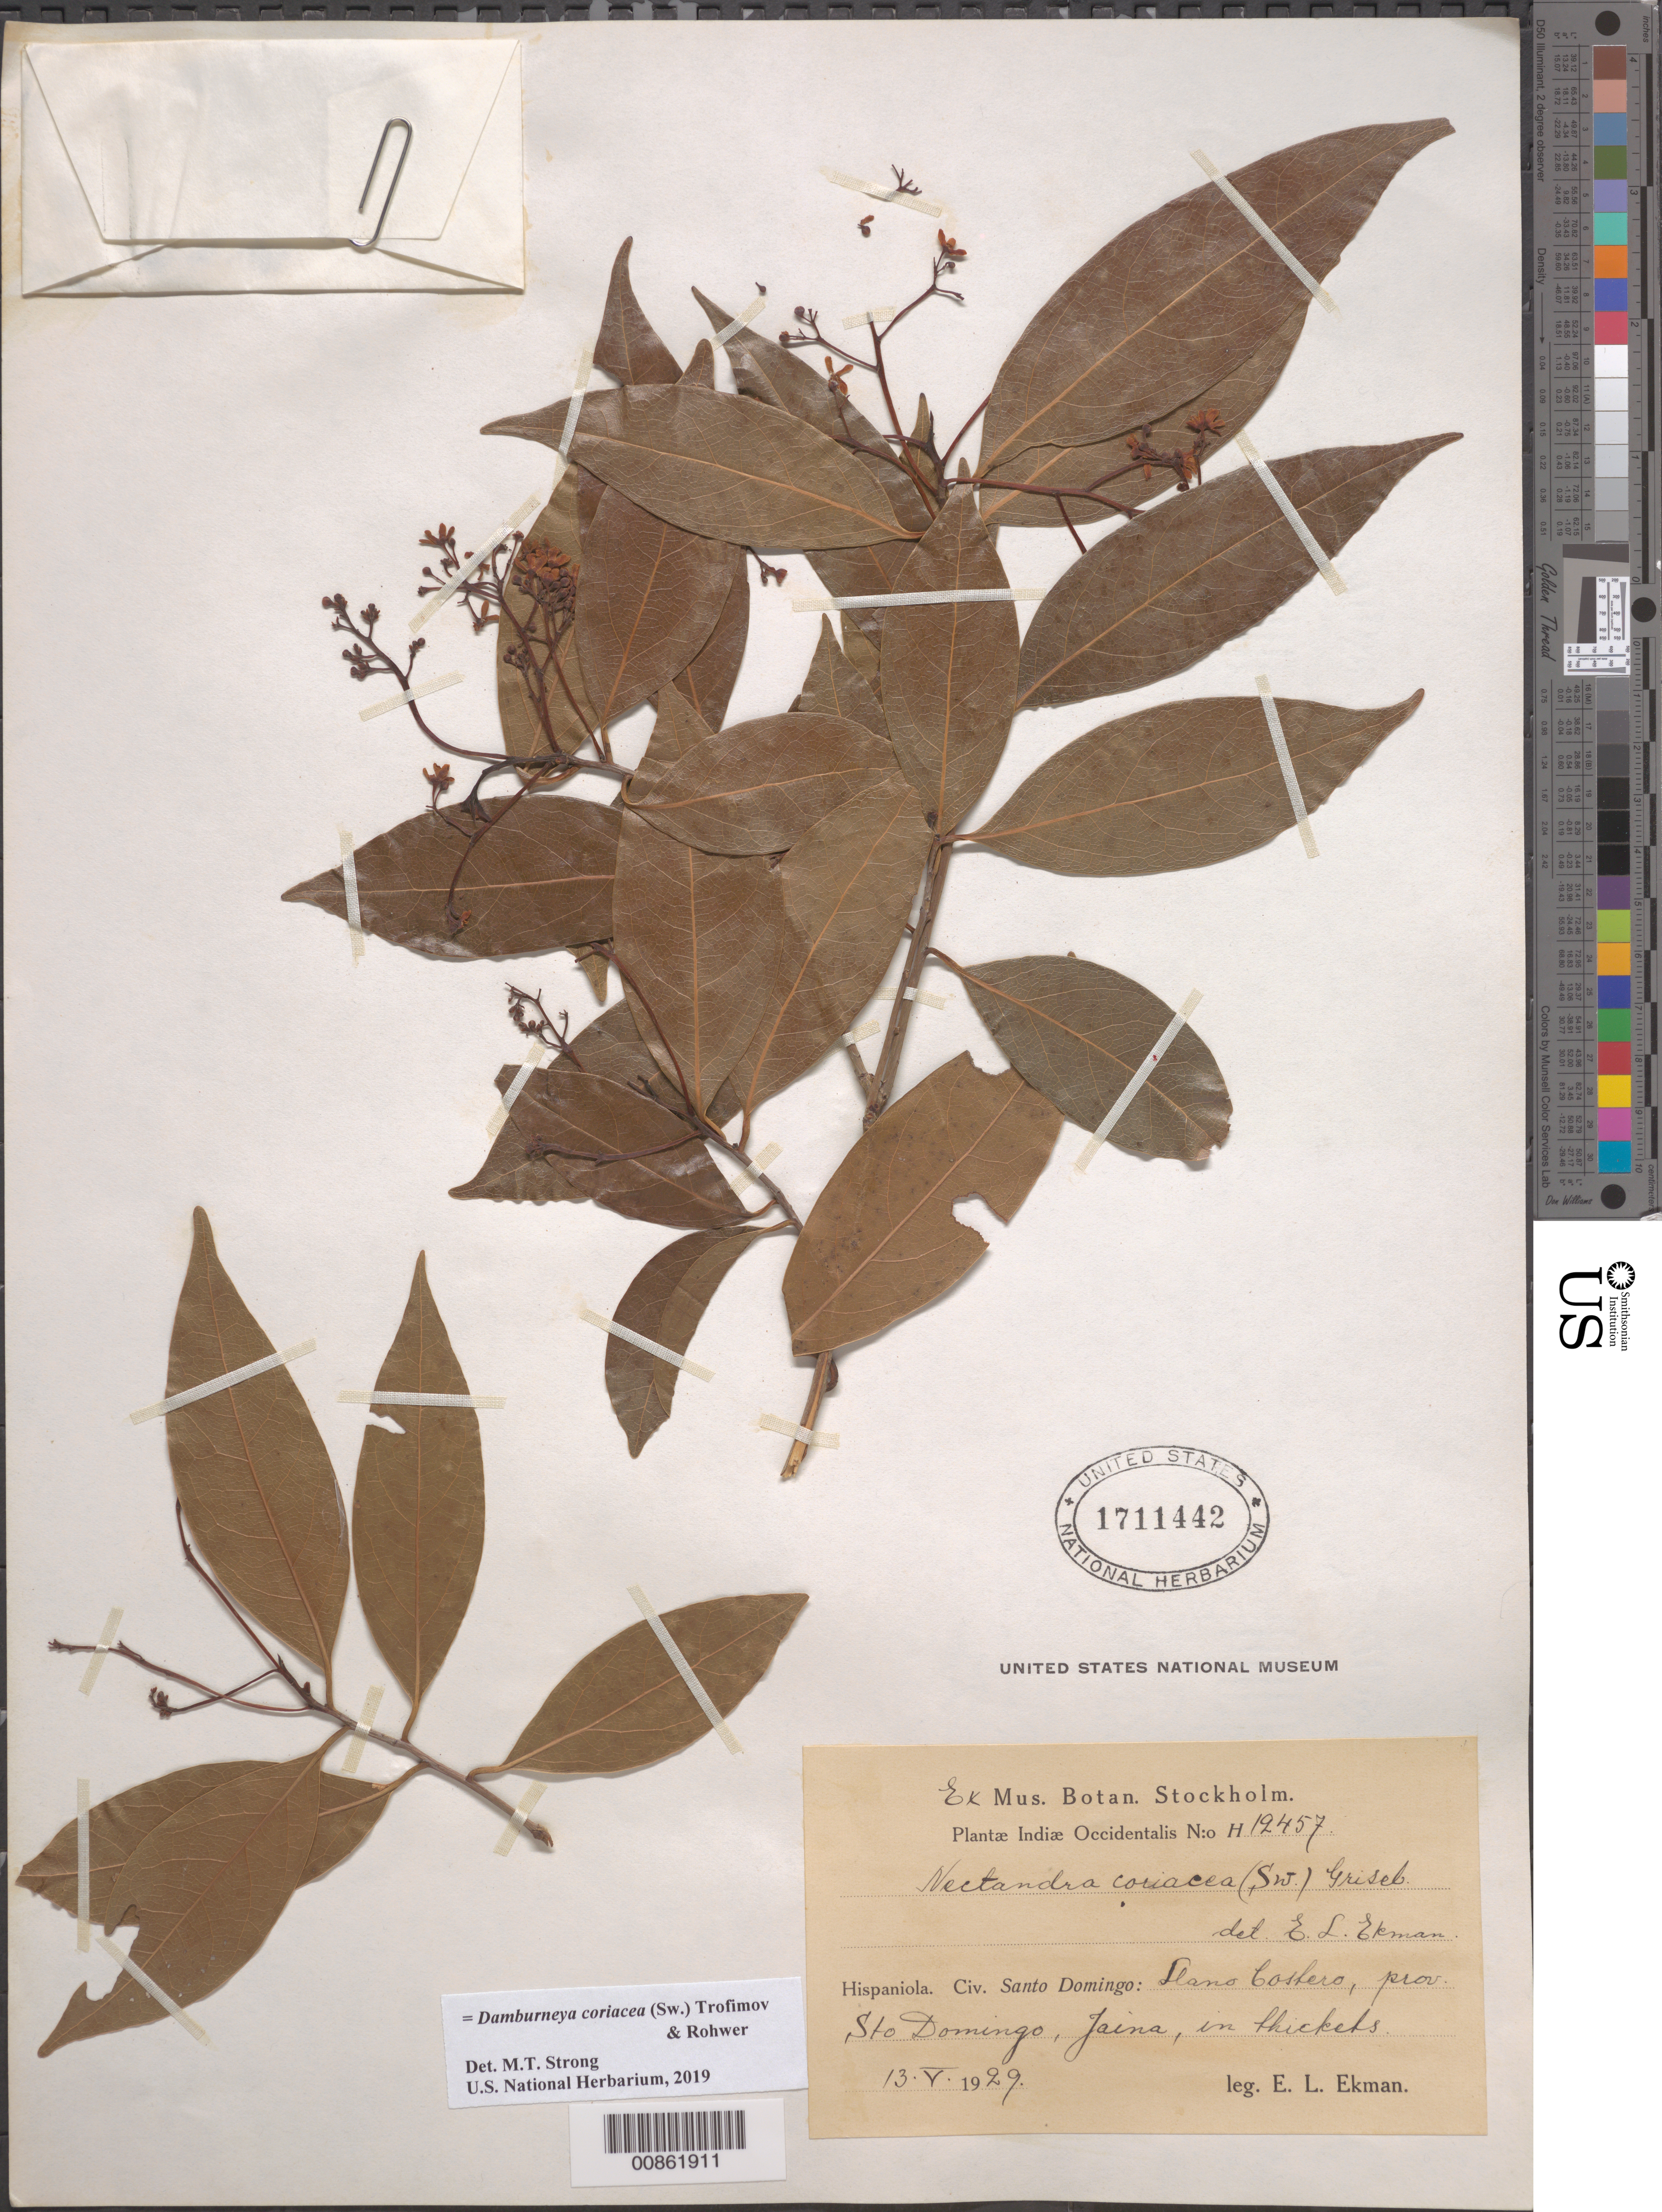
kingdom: Plantae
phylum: Tracheophyta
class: Magnoliopsida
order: Laurales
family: Lauraceae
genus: Damburneya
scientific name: Damburneya coriacea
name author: (Sw.) Trofimov & Rohwer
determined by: Strong, M. T., (US), Smithsonian Institution - National Museum of Natural History (UNITED STATES)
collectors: E. L. Ekman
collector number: H 12457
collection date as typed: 13 May 1929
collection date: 1929-05-13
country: Dominican Republic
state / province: Distrito Nacional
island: Hispaniola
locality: Llano Costero, prov. Sto. Domingo (obsolete), Jaina.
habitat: In thickets.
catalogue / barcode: US 1711442